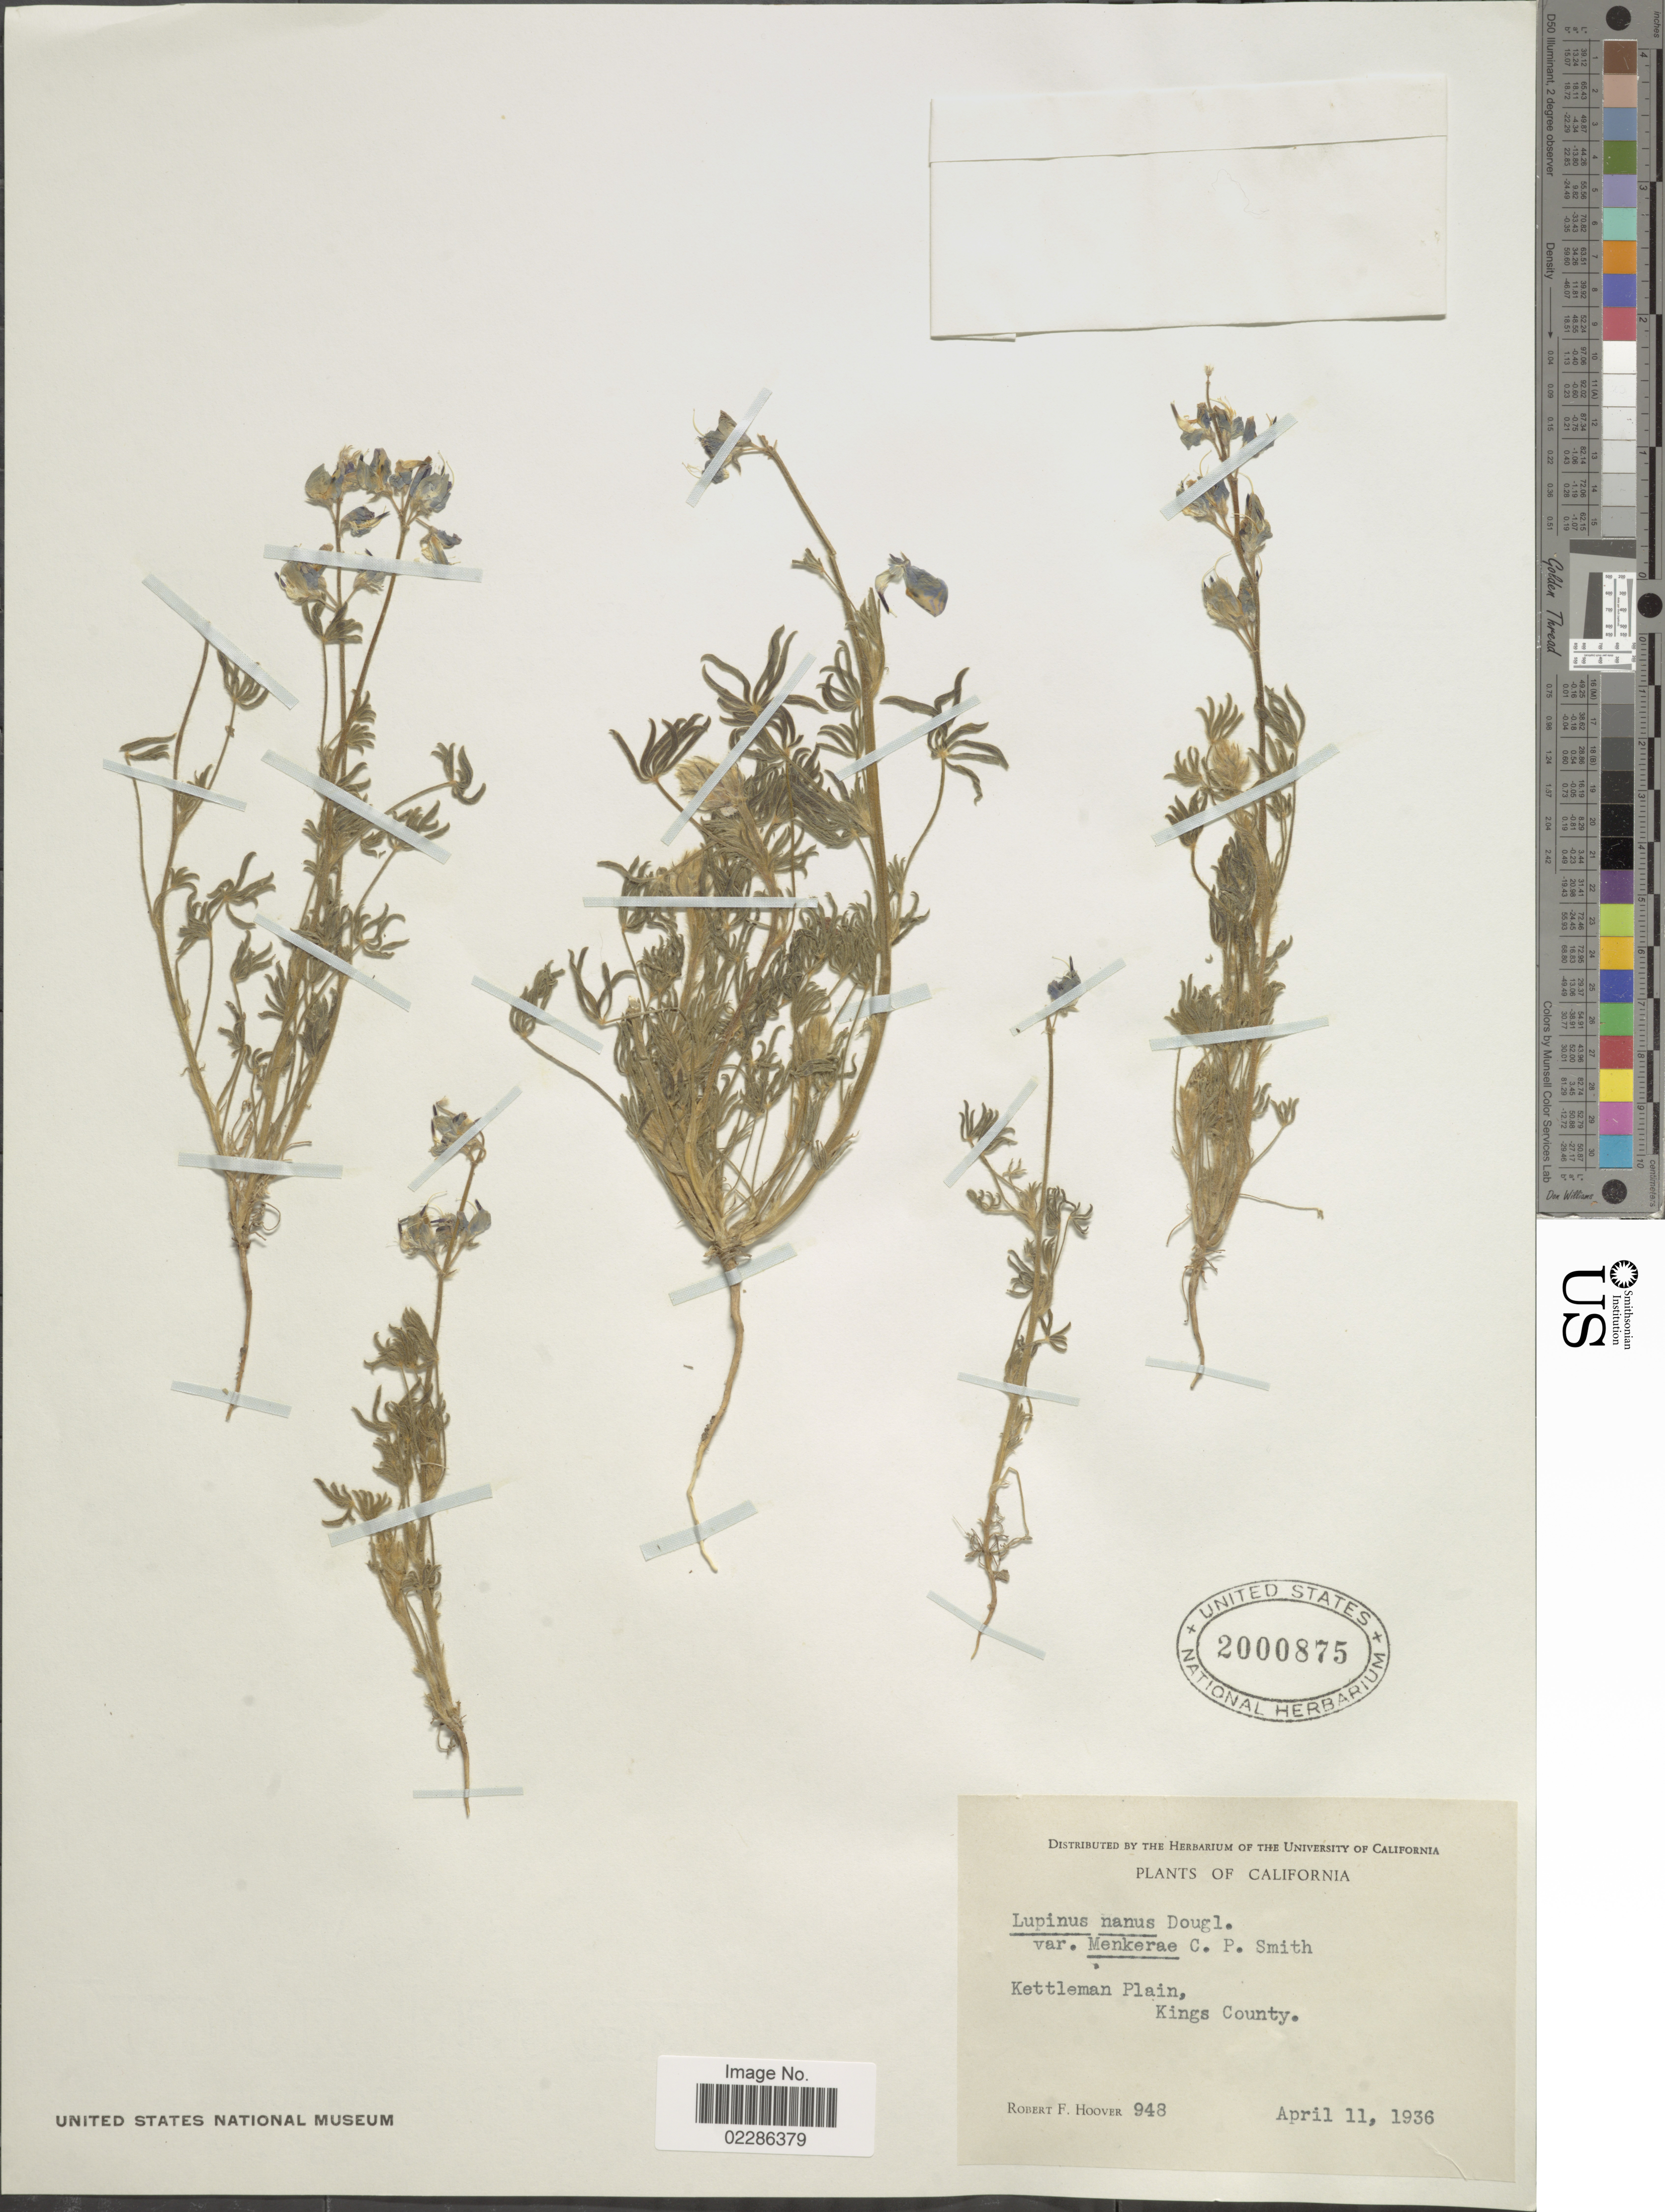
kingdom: Plantae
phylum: Tracheophyta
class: Magnoliopsida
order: Fabales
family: Fabaceae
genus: Lupinus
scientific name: Lupinus nanus var. menkerae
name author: C.P. Sm.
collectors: R. F. Hoover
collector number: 948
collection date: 1936-04-11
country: United States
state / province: California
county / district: Kings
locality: Kettleman Plain, Kings County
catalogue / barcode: US 2000875